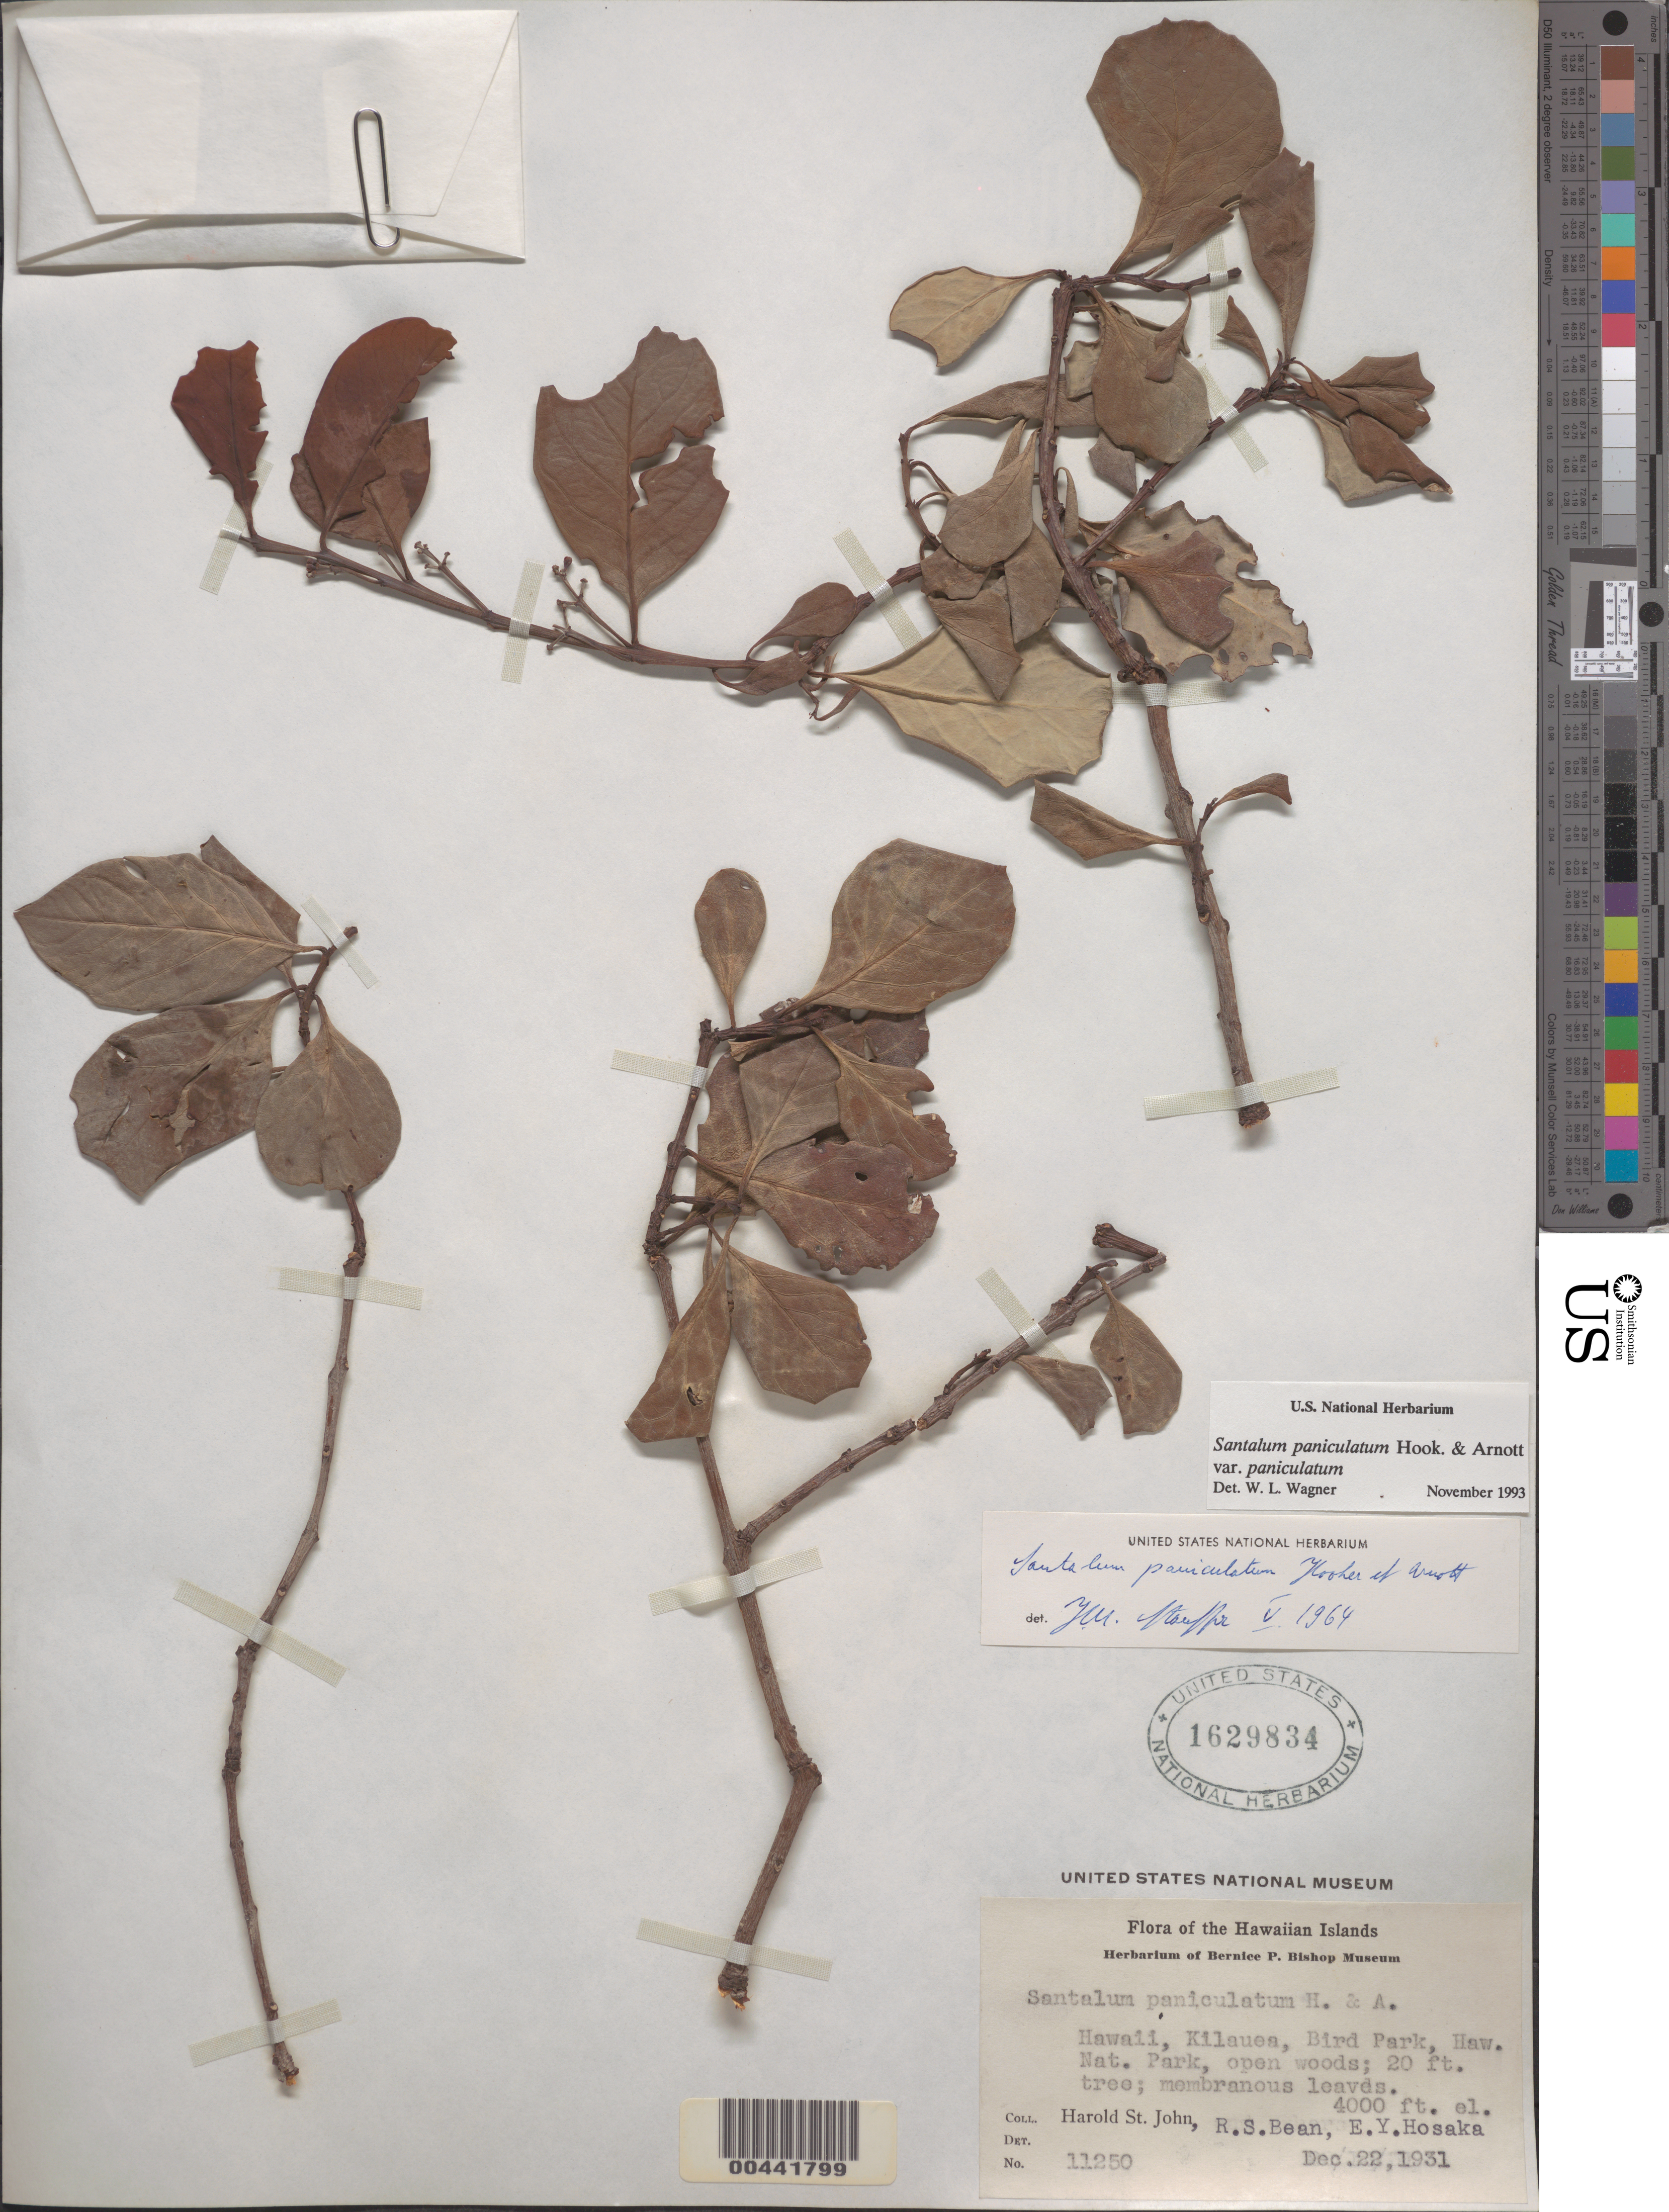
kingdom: Plantae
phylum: Tracheophyta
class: Magnoliopsida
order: Santalales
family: Santalaceae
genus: Santalum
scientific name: Santalum paniculatum var. paniculatum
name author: Hook. & Arn.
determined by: Wagner, W. L., (BOT), Smithsonian Institution - National Museum of Natural History (UNITED STATES)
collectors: H. St. John, R. Bean & E. Y. Hosaka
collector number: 11250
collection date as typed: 22 Dec 1931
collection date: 1931-12-22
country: United States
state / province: Hawaii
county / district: Hawaii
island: Hawaii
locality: Kilauea, Bird Park, Hawaii National Park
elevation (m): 1219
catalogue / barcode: US 1629834